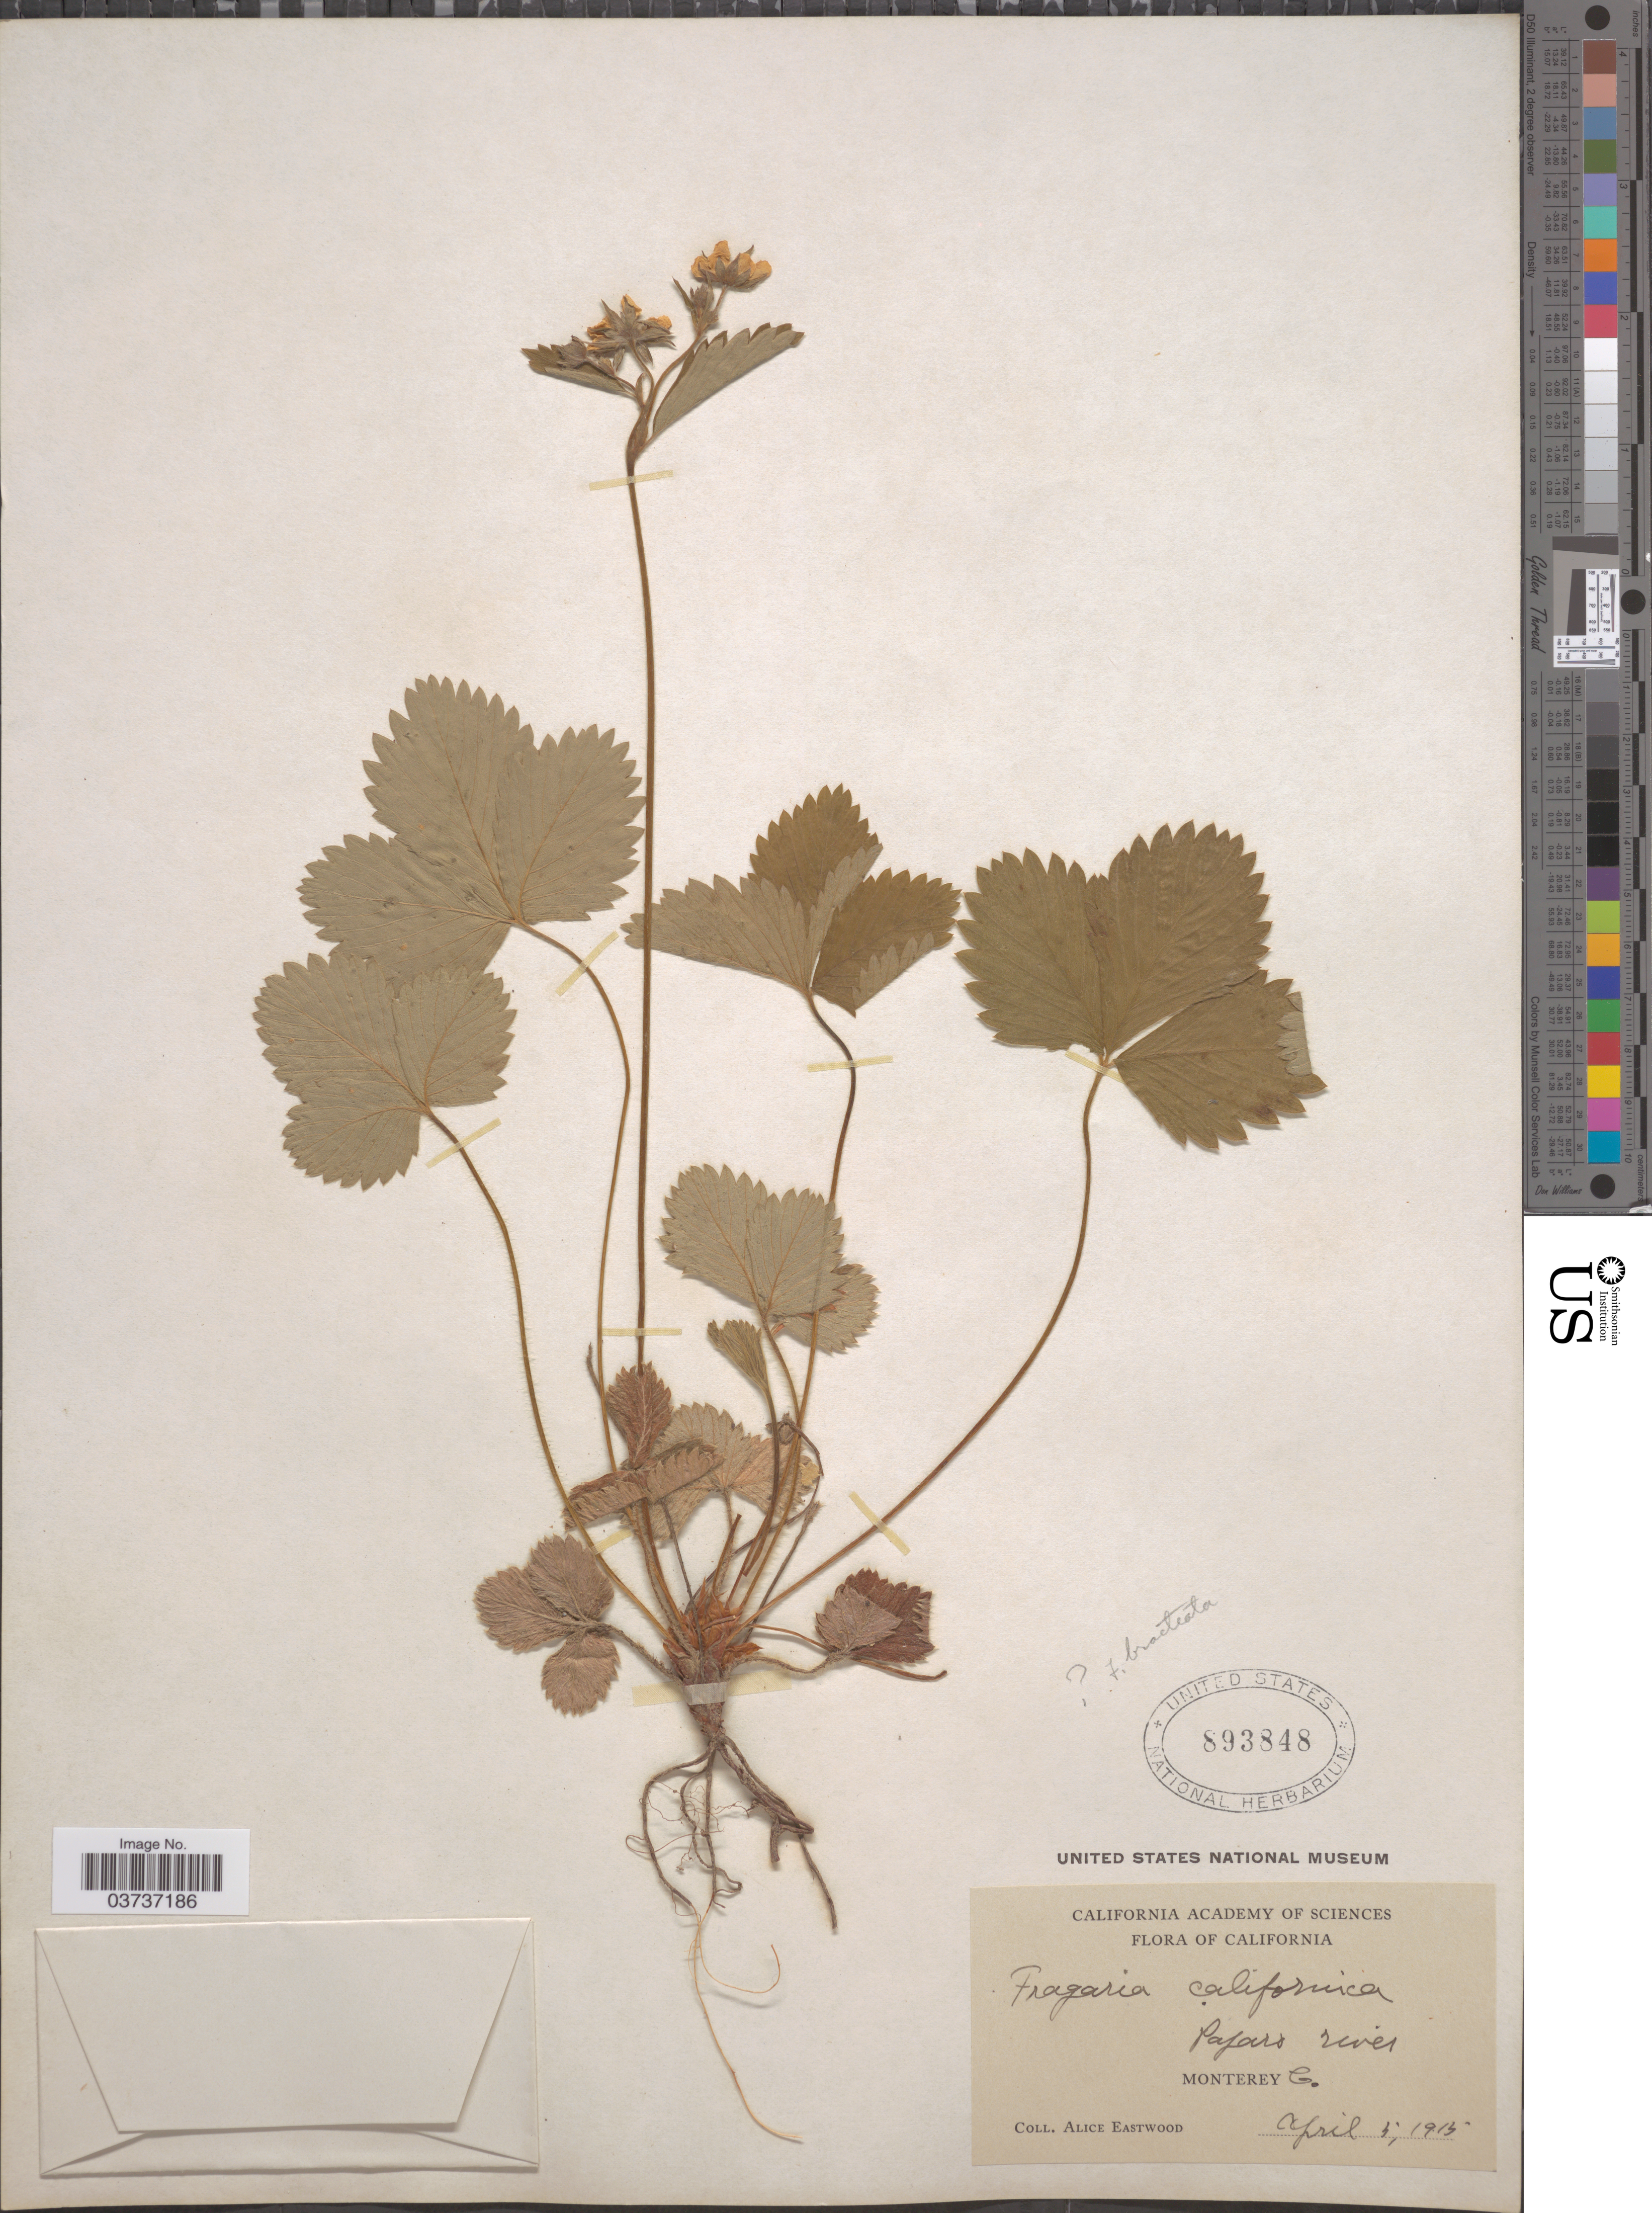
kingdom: Plantae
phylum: Tracheophyta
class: Magnoliopsida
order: Rosales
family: Rosaceae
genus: Fragaria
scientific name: Fragaria californica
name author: Cham. & Schltdl.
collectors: A. Eastwood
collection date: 1915-04-05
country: United States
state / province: California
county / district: Monterey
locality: Pajaro river. Monterey Co.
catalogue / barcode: US 893848